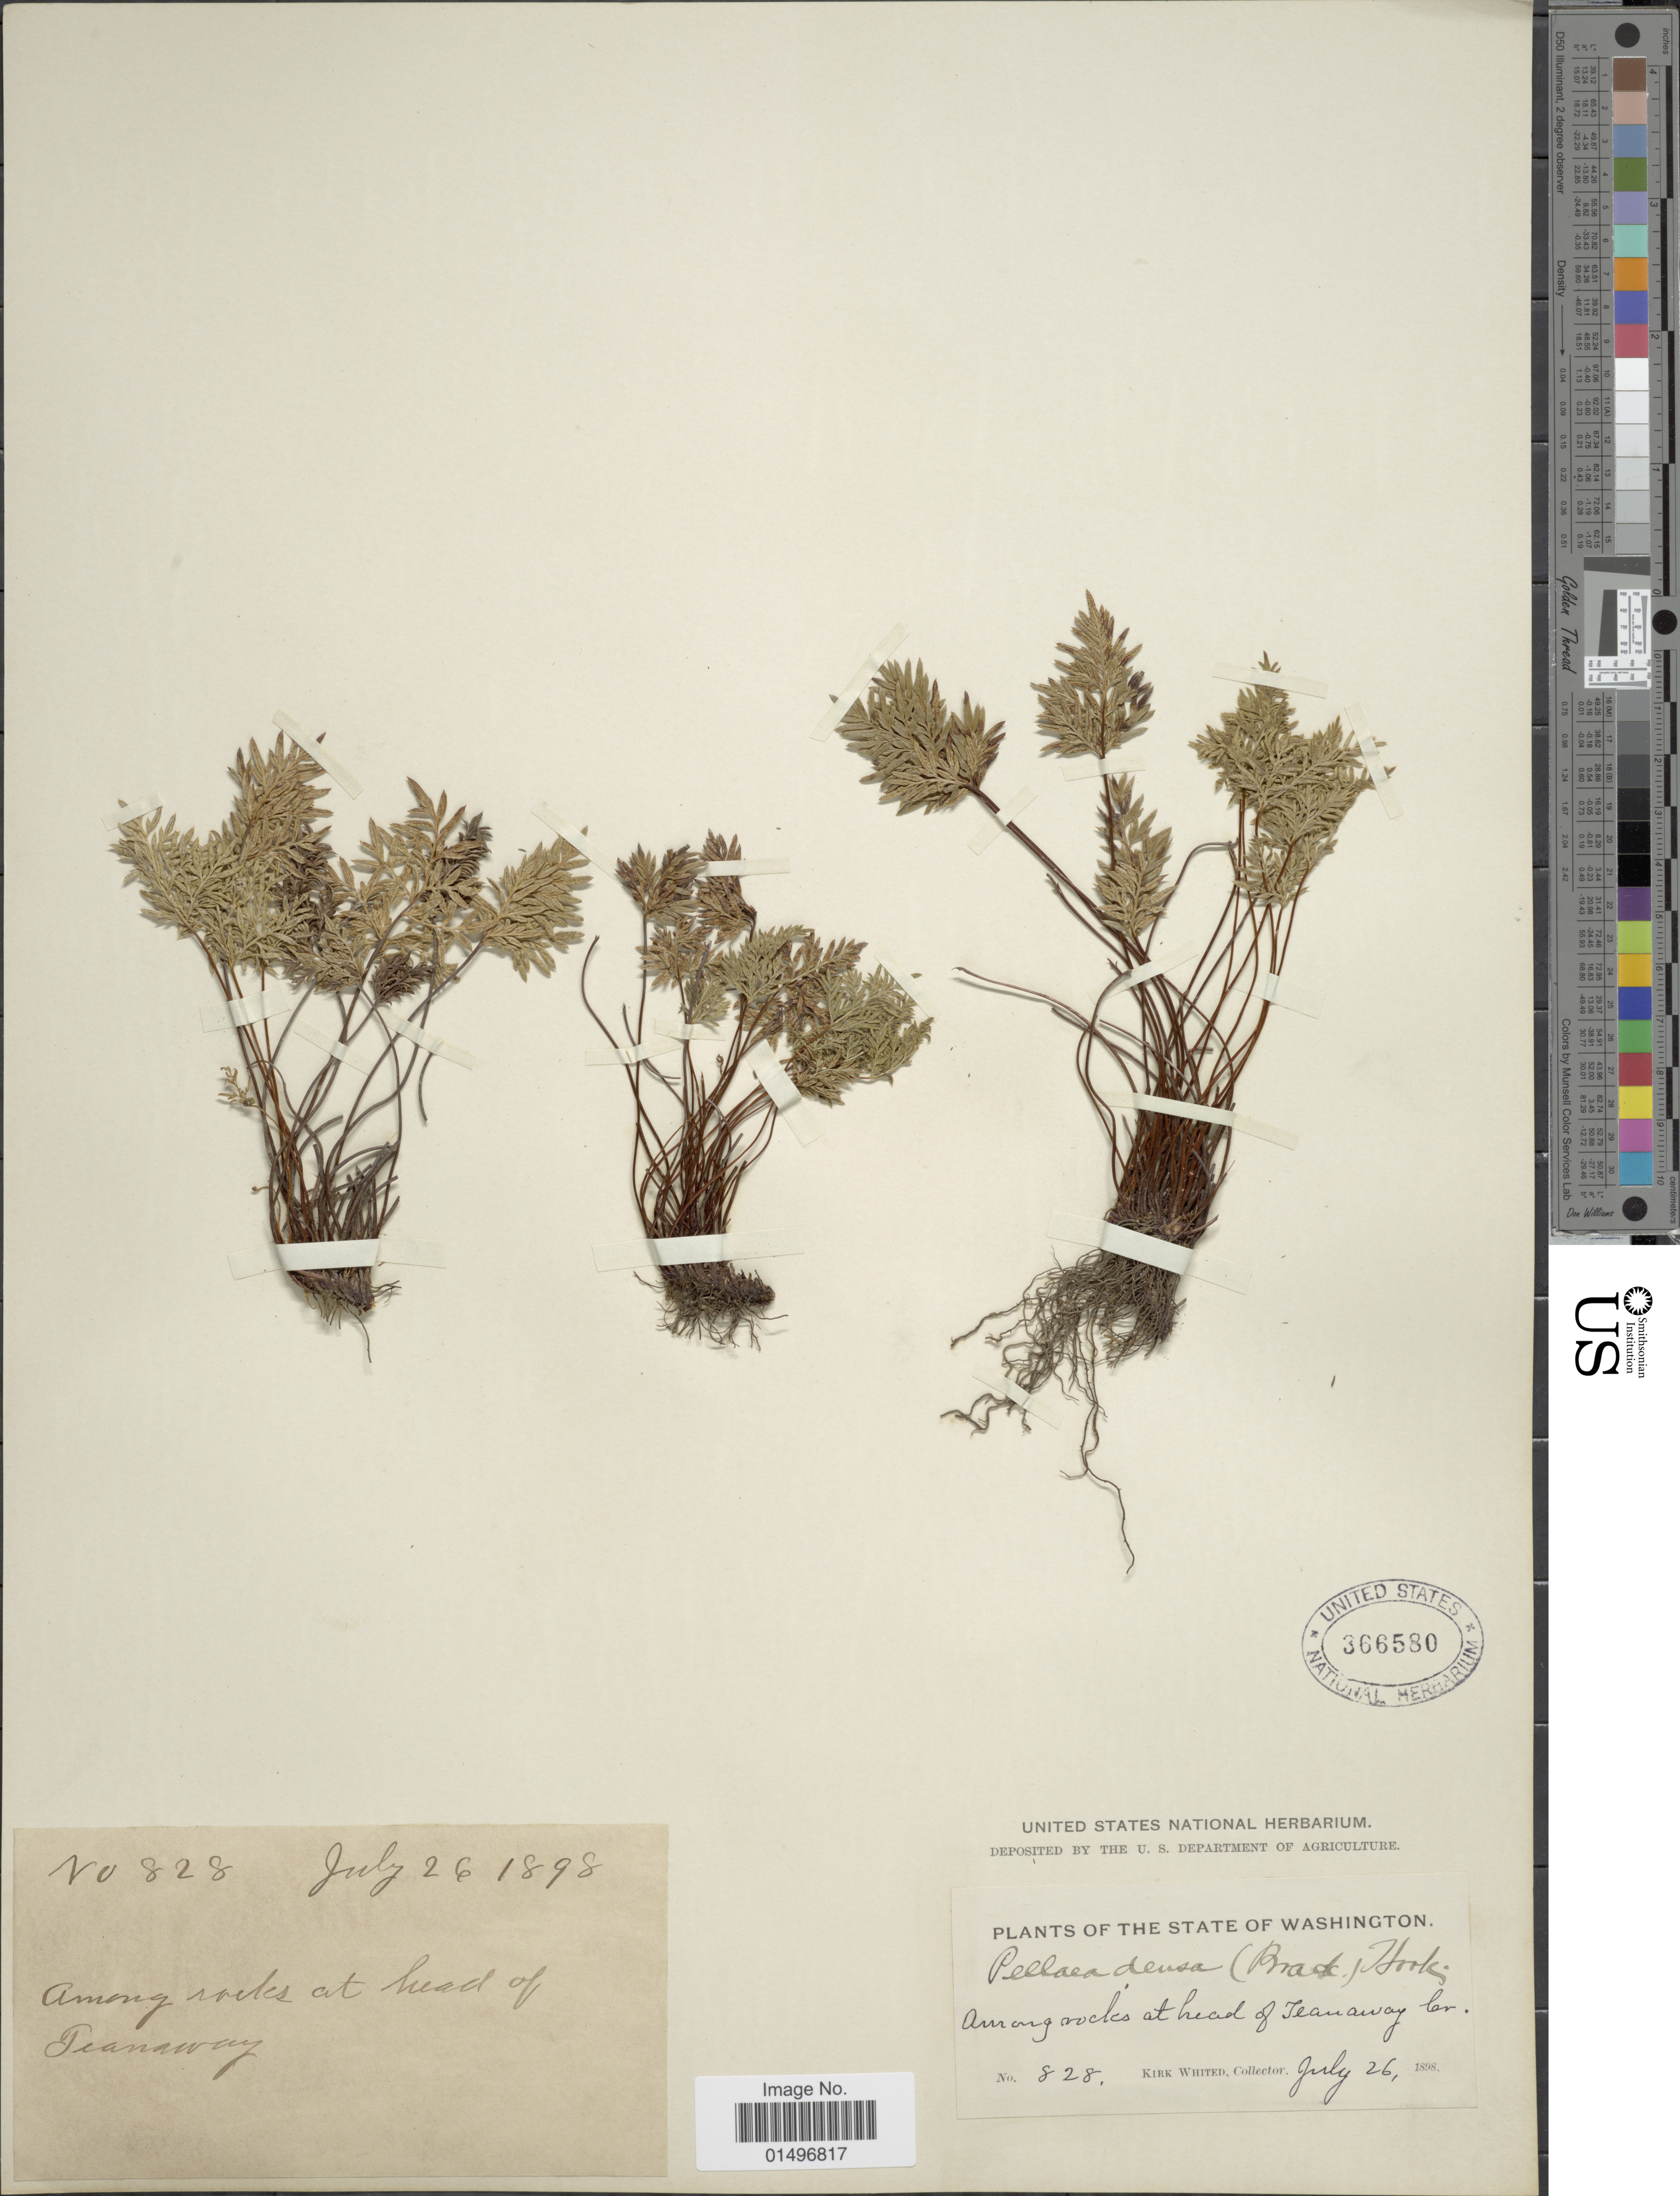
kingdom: Plantae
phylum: Tracheophyta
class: Polypodiopsida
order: Polypodiales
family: Pteridaceae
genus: Aspidotis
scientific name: Aspidotis densa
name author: (Brack.) Lellinger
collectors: K. Whited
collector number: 828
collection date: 1898-07-26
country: United States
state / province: Washington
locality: among rocks at head of Teanaway Cr.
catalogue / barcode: US 366580